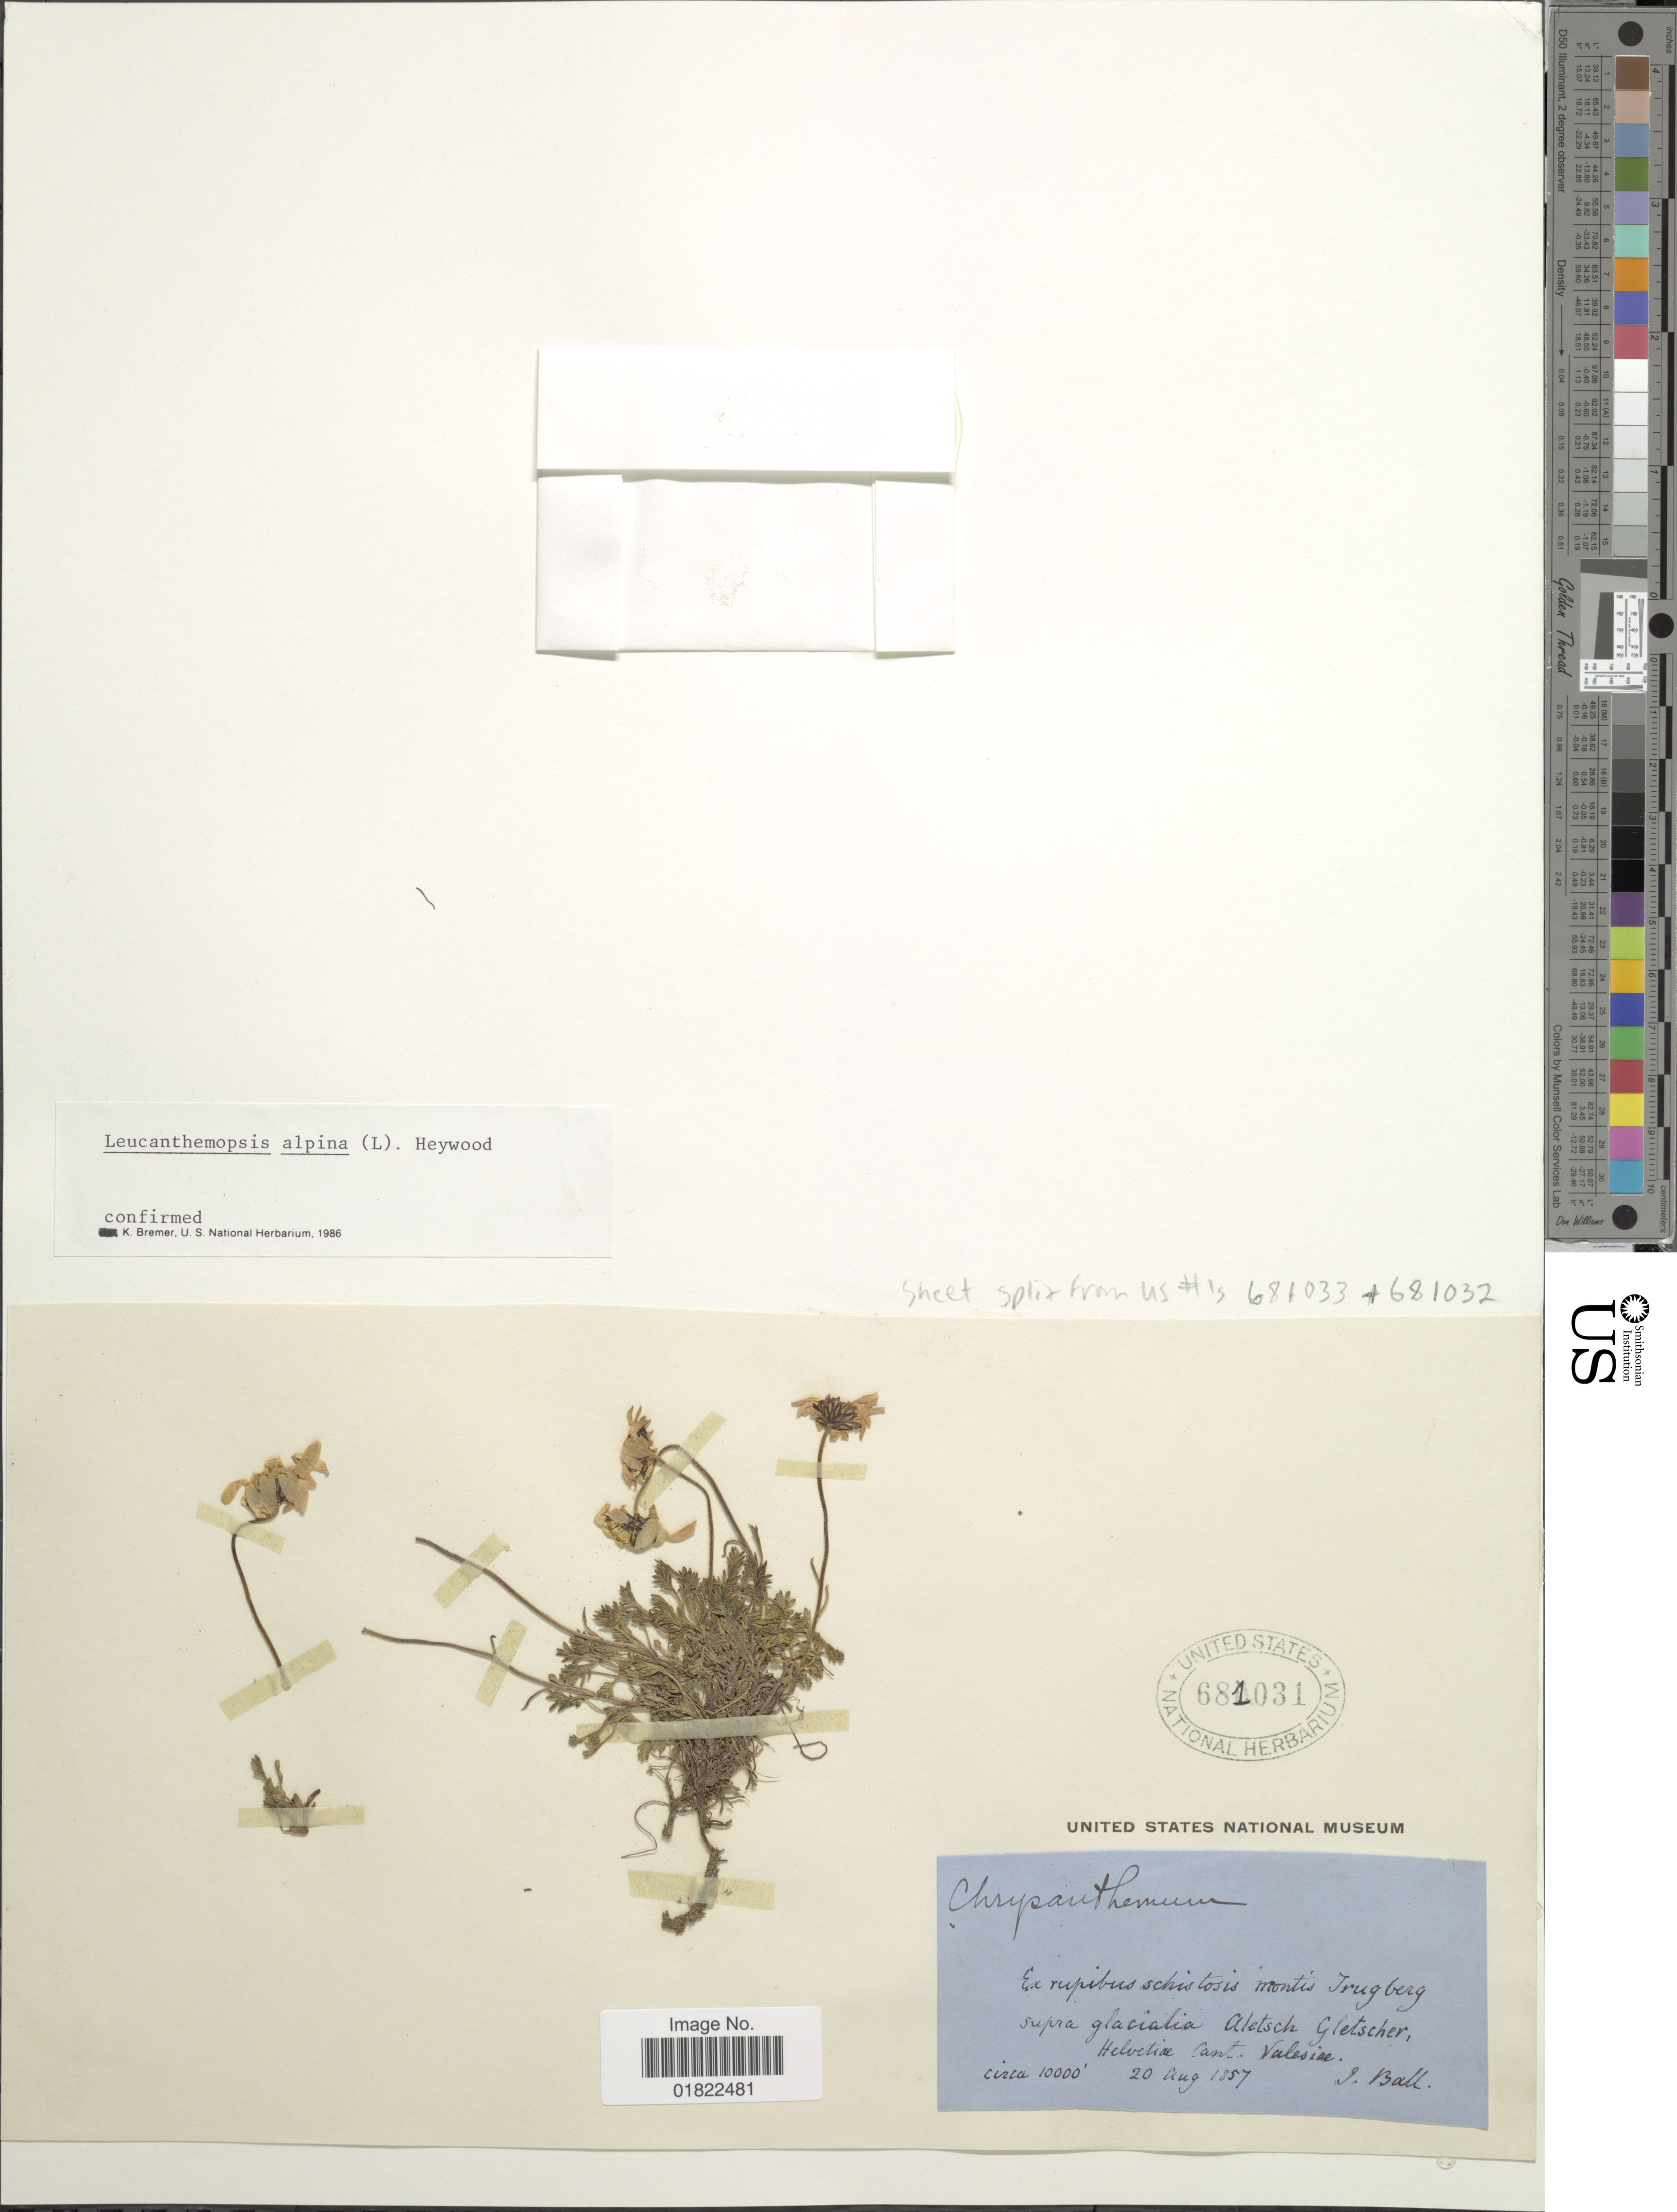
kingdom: Plantae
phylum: Tracheophyta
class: Magnoliopsida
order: Asterales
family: Asteraceae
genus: Leucanthemopsis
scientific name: Leucanthemopsis alpina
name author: (L.) Heywood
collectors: J. Ball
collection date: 1857-08-20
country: Switzerland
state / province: Valais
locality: Rupibus schistosis montis Trugberg supra glaciala Aletsch Gletscher, Helvetiæ Cant Valesiæ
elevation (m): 3048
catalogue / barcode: US 681031